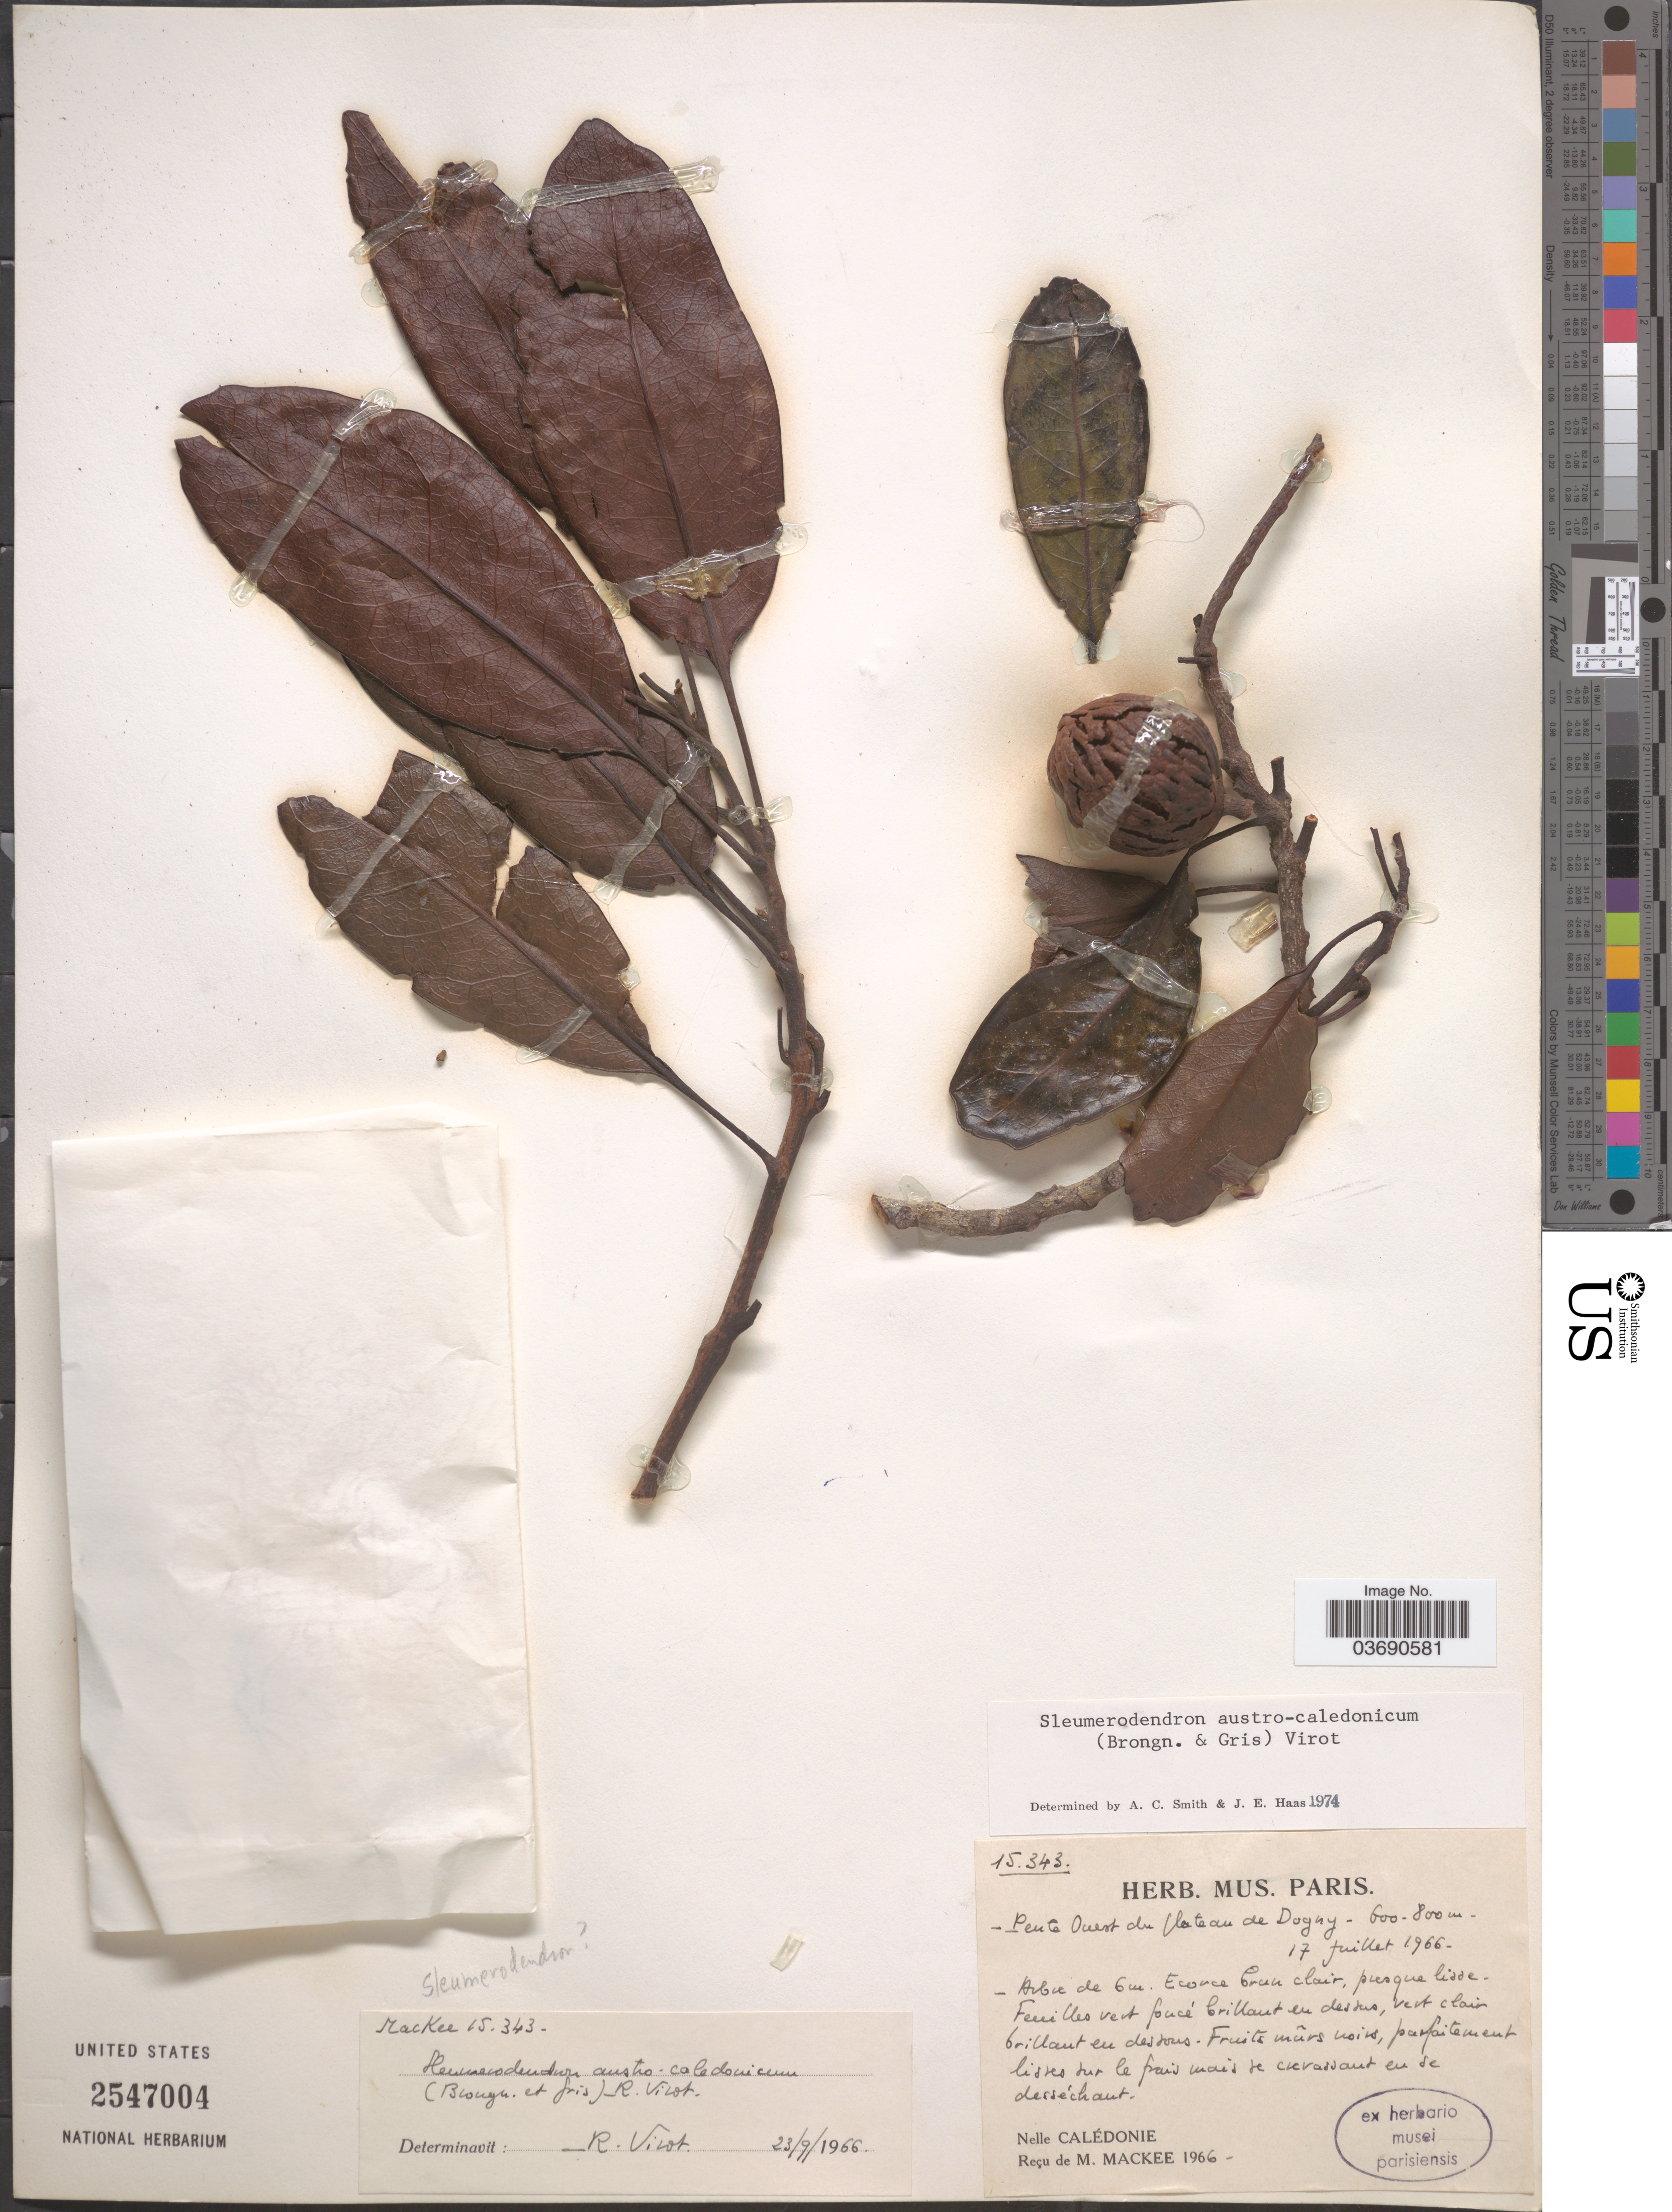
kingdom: Plantae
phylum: Tracheophyta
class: Magnoliopsida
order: Proteales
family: Proteaceae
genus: Sleumerodendron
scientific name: Sleumerodendron austro-caledonicum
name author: (Brongn.) R. Virot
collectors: M. Mackee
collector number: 15343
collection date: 1966-07-17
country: New Caledonia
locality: Pente Ouest du plateau de Dogny.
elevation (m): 600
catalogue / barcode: US 2547004